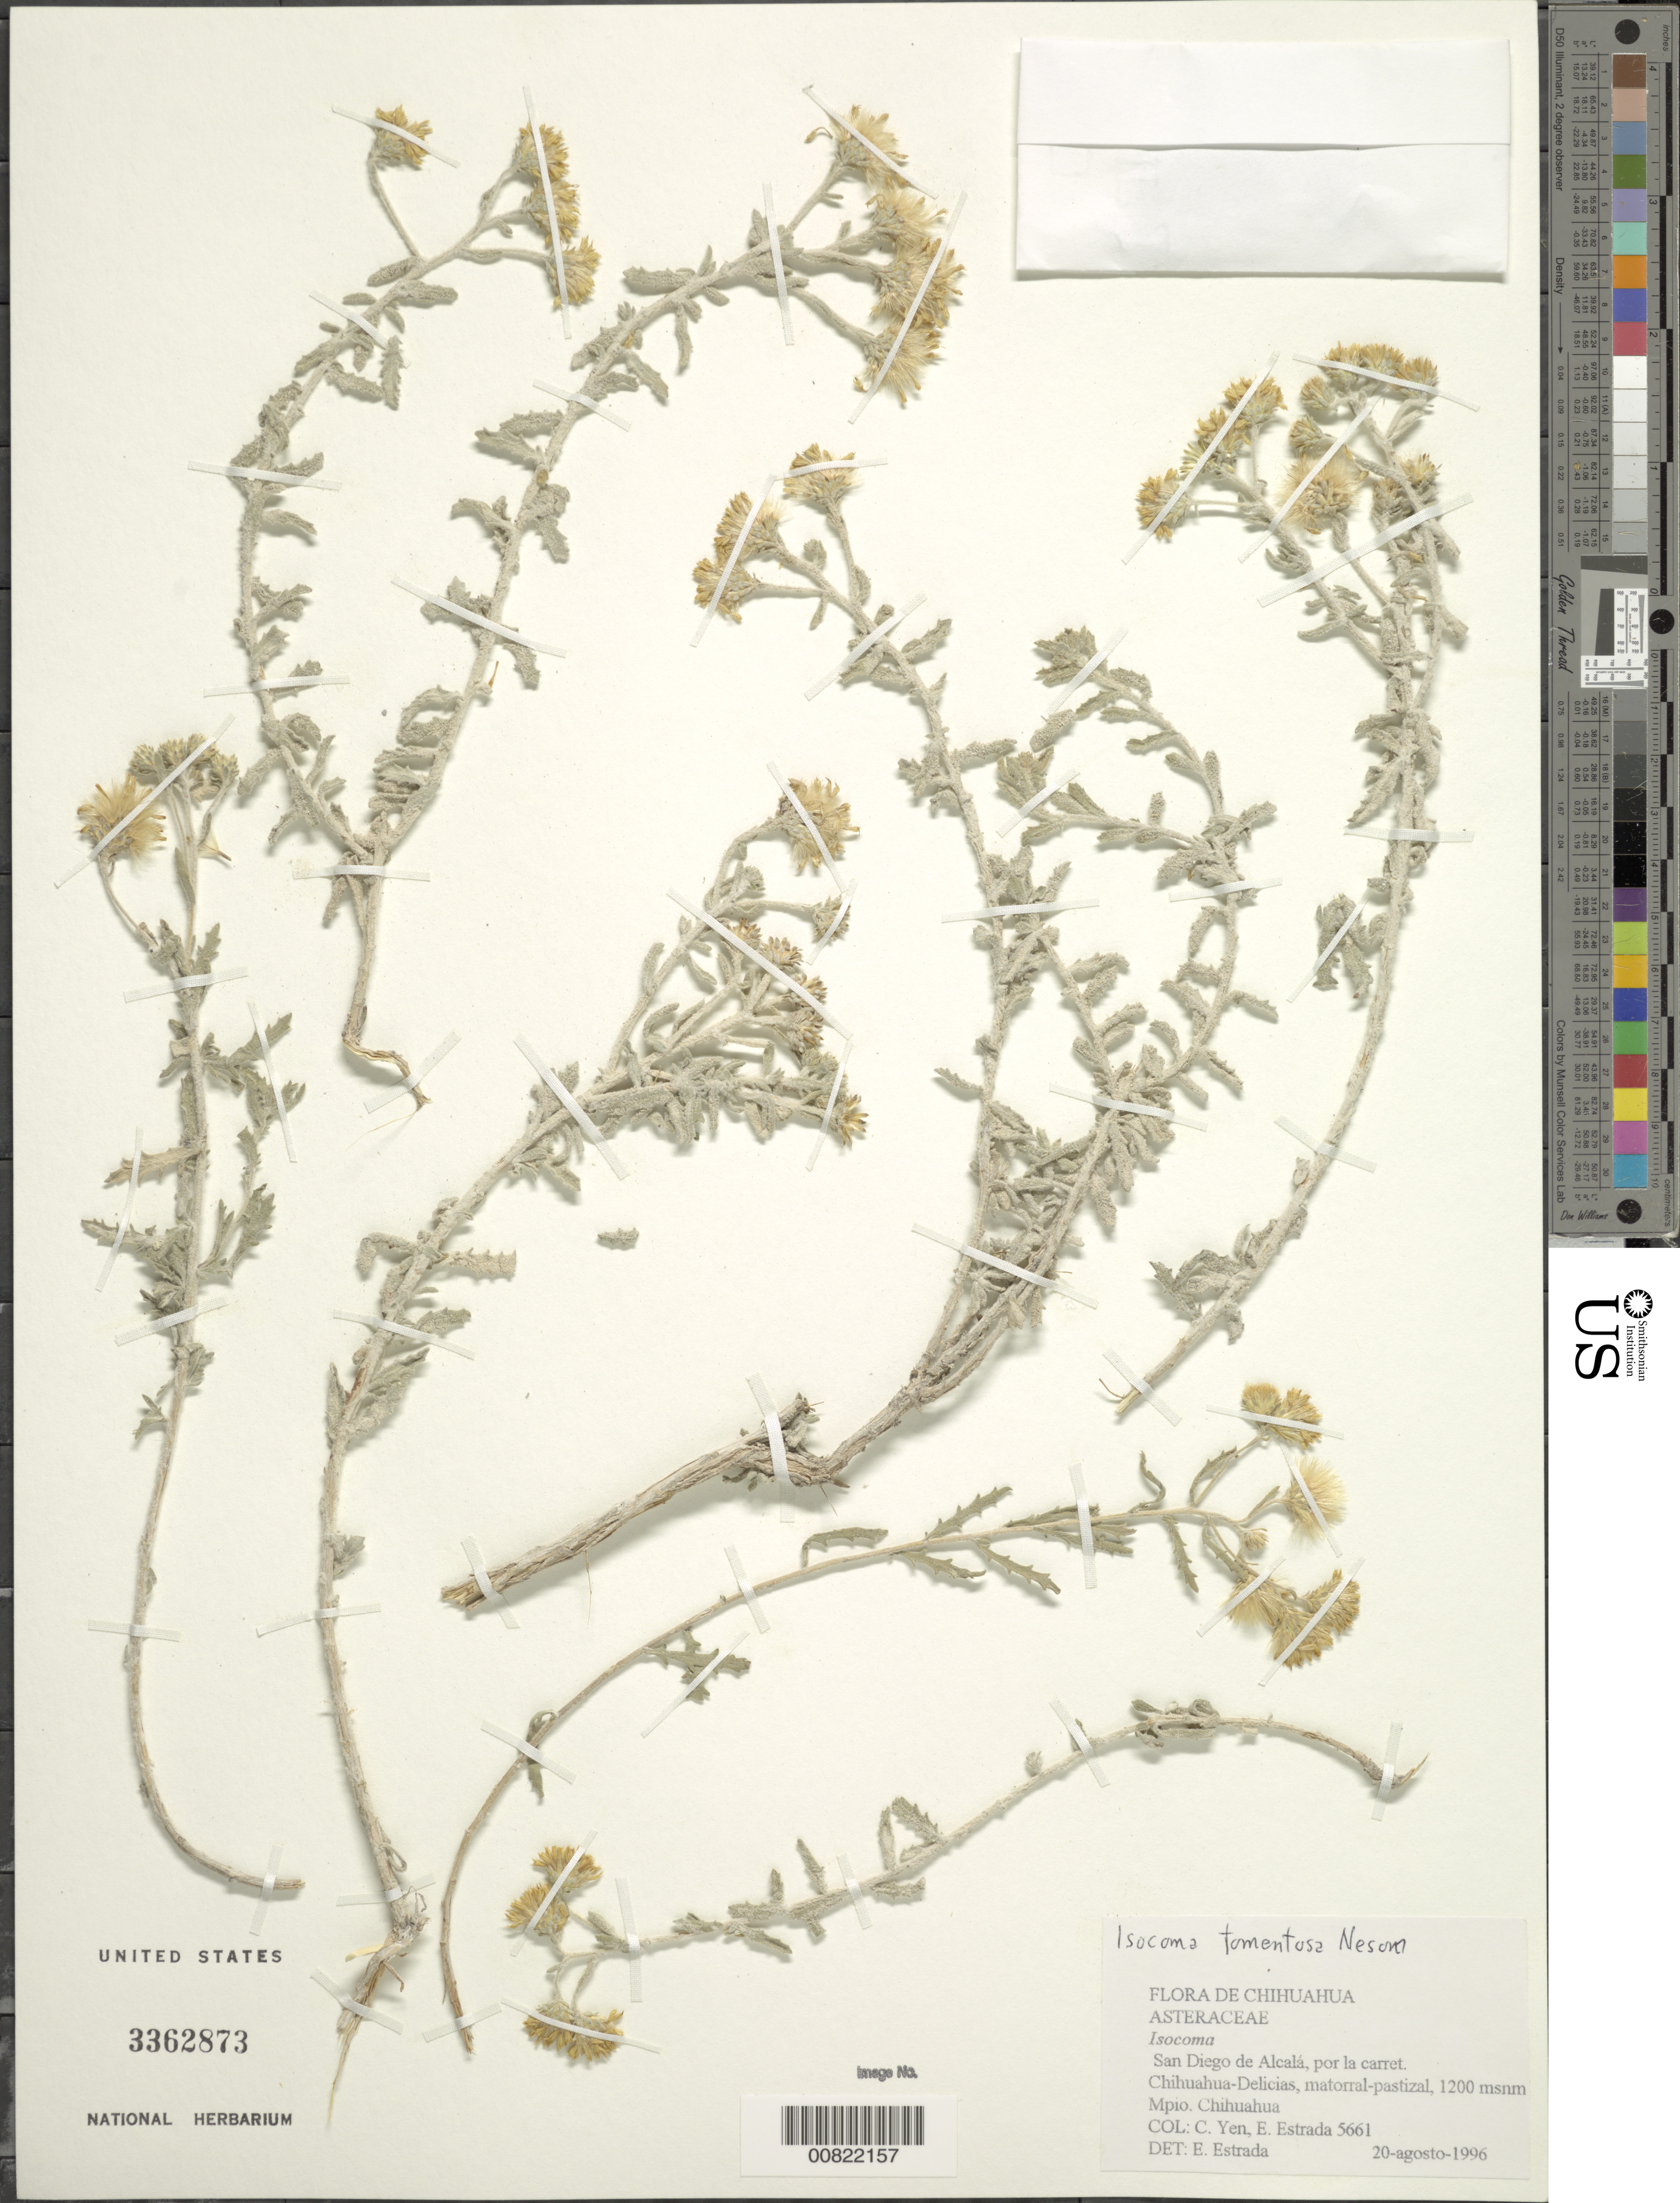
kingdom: Plantae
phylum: Tracheophyta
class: Magnoliopsida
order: Asterales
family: Asteraceae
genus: Isocoma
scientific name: Isocoma tomentosa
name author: G.L. Nesom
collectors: Y. C. Yang & E. Estrada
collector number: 5661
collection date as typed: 20 Aug 1996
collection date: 1996-08-20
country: Mexico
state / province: Chihuahua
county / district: Chihuahua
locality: San Diego de Alcalá, por la carretera Chihuahua-Delicias.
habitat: Matorral-Pastizal.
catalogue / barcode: US 3362873